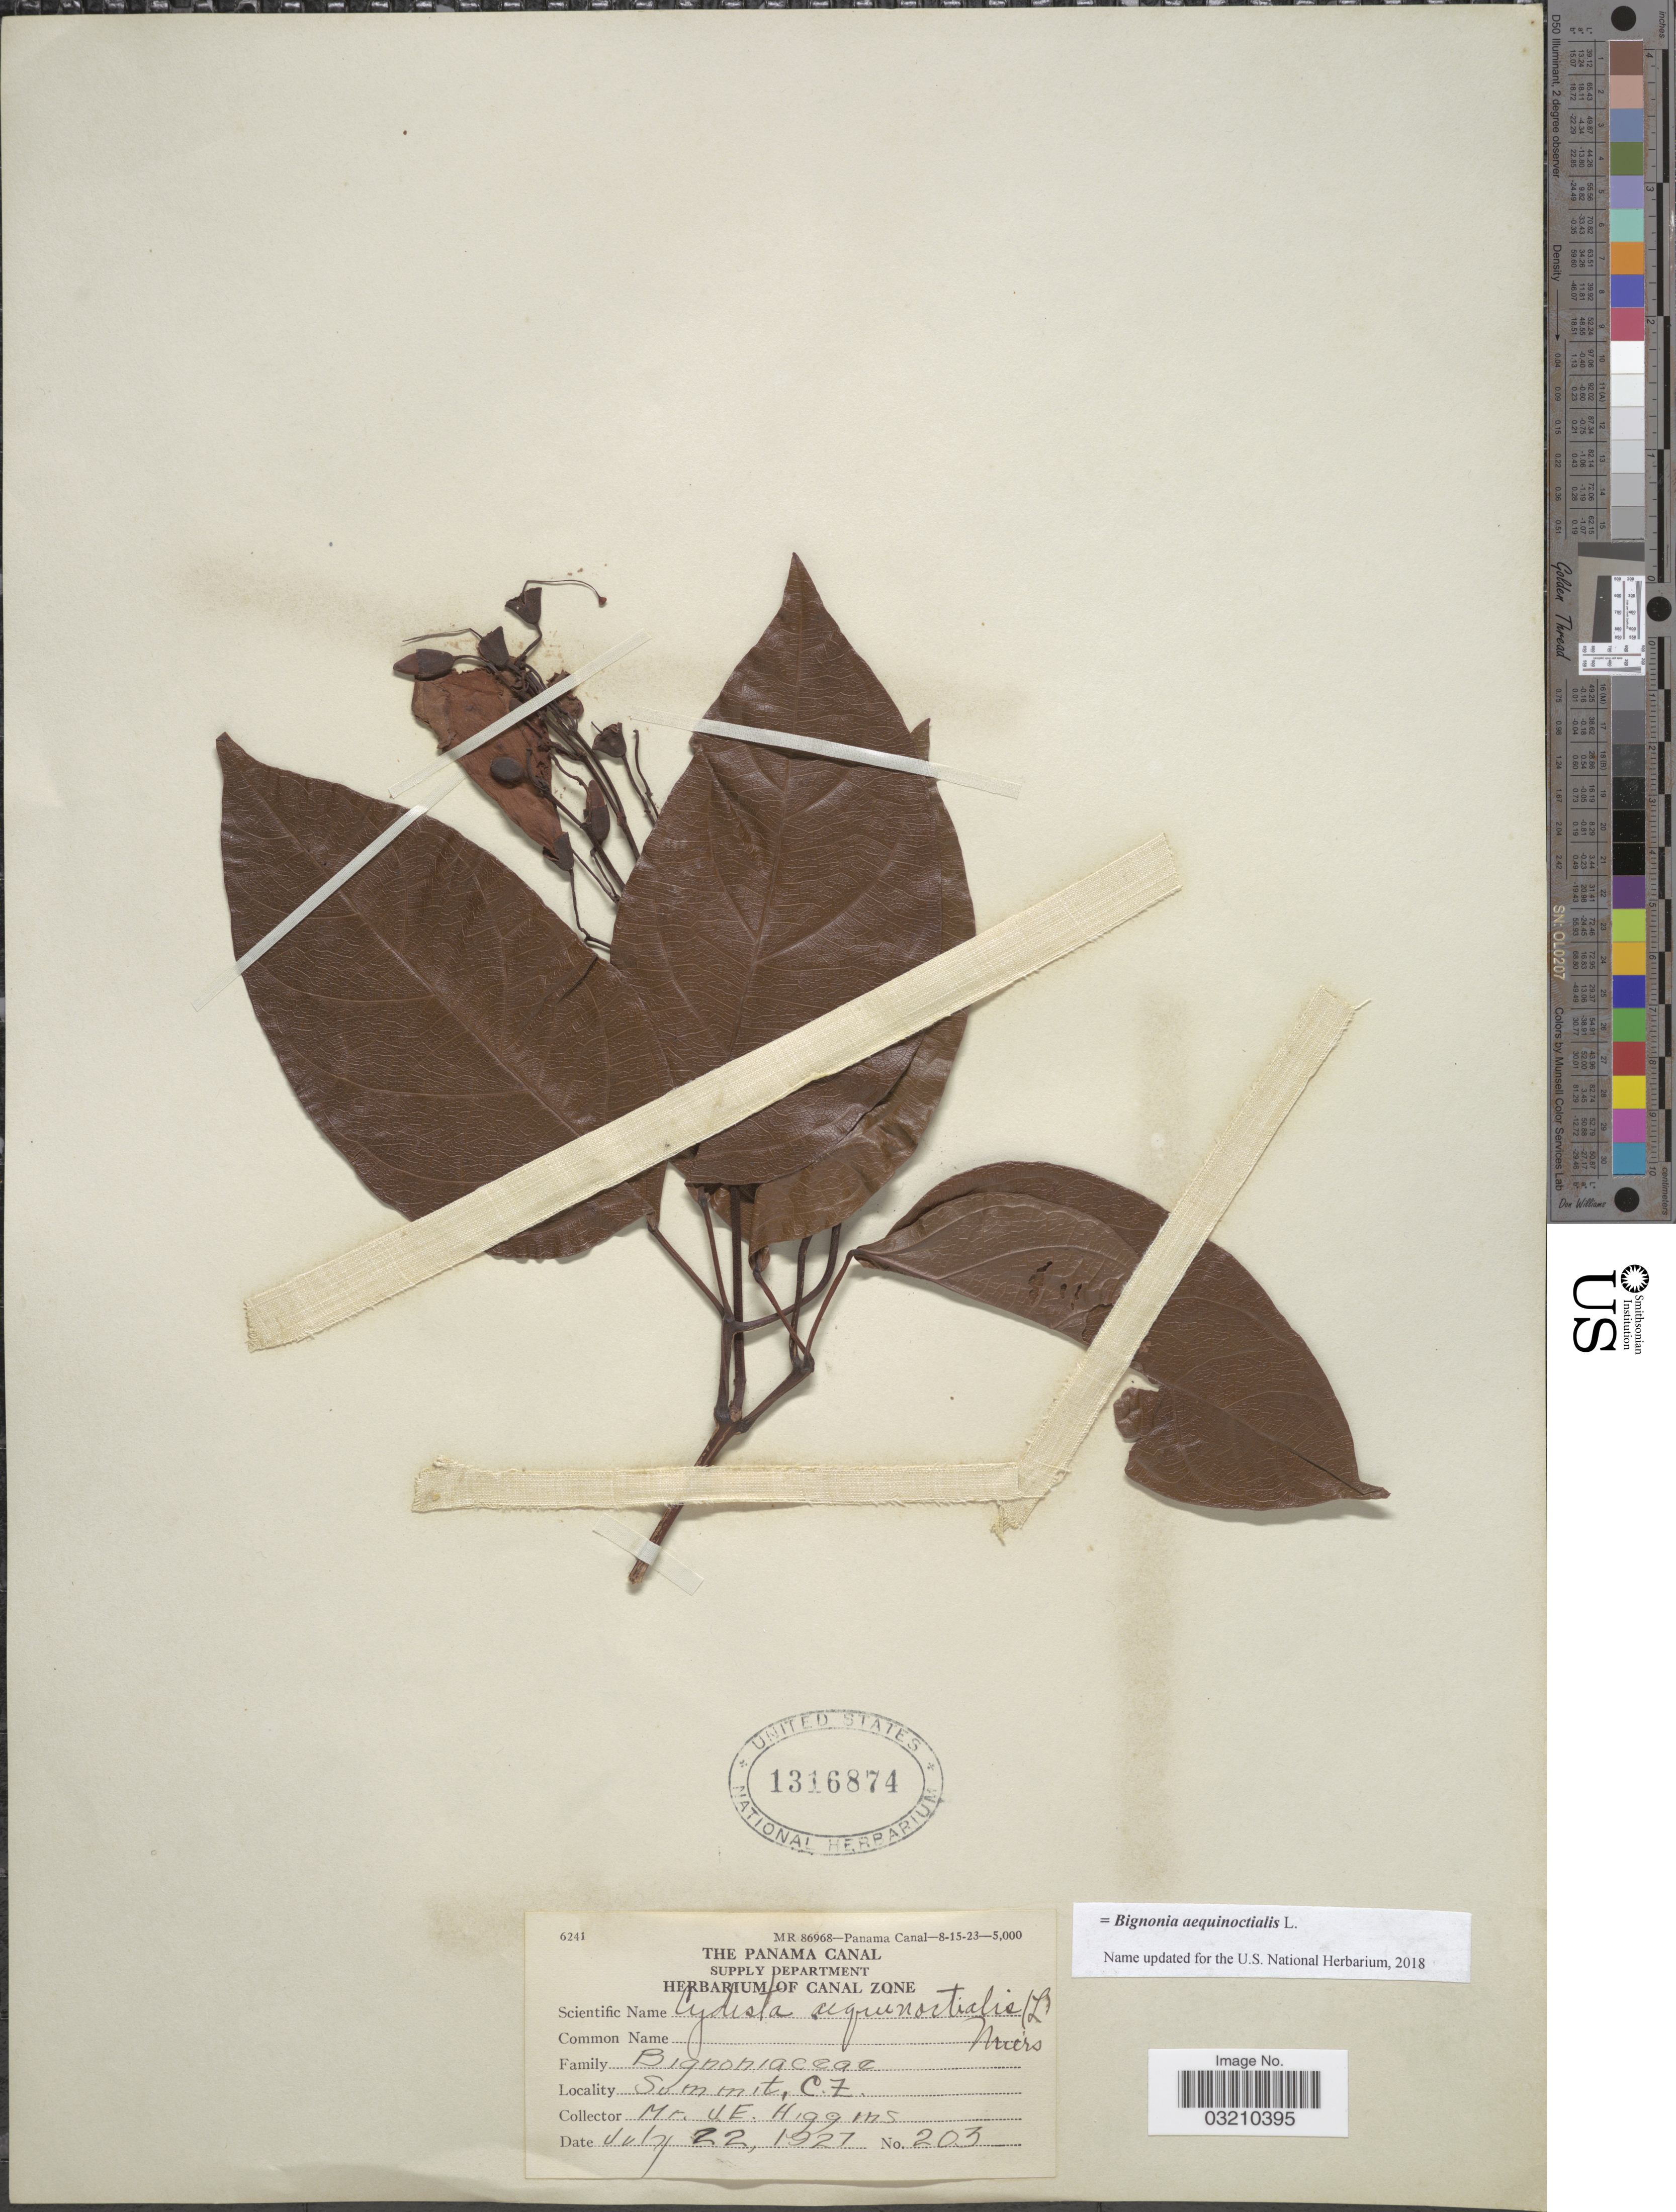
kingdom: Plantae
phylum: Tracheophyta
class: Magnoliopsida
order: Lamiales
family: Bignoniaceae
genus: Bignonia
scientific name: Bignonia aequinoctialis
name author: L.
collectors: J. Higgins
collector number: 203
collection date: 1927-07-22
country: Panama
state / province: Colón / Panamá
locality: The Panama Canal. Summit, C.Z.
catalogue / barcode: US 1316874